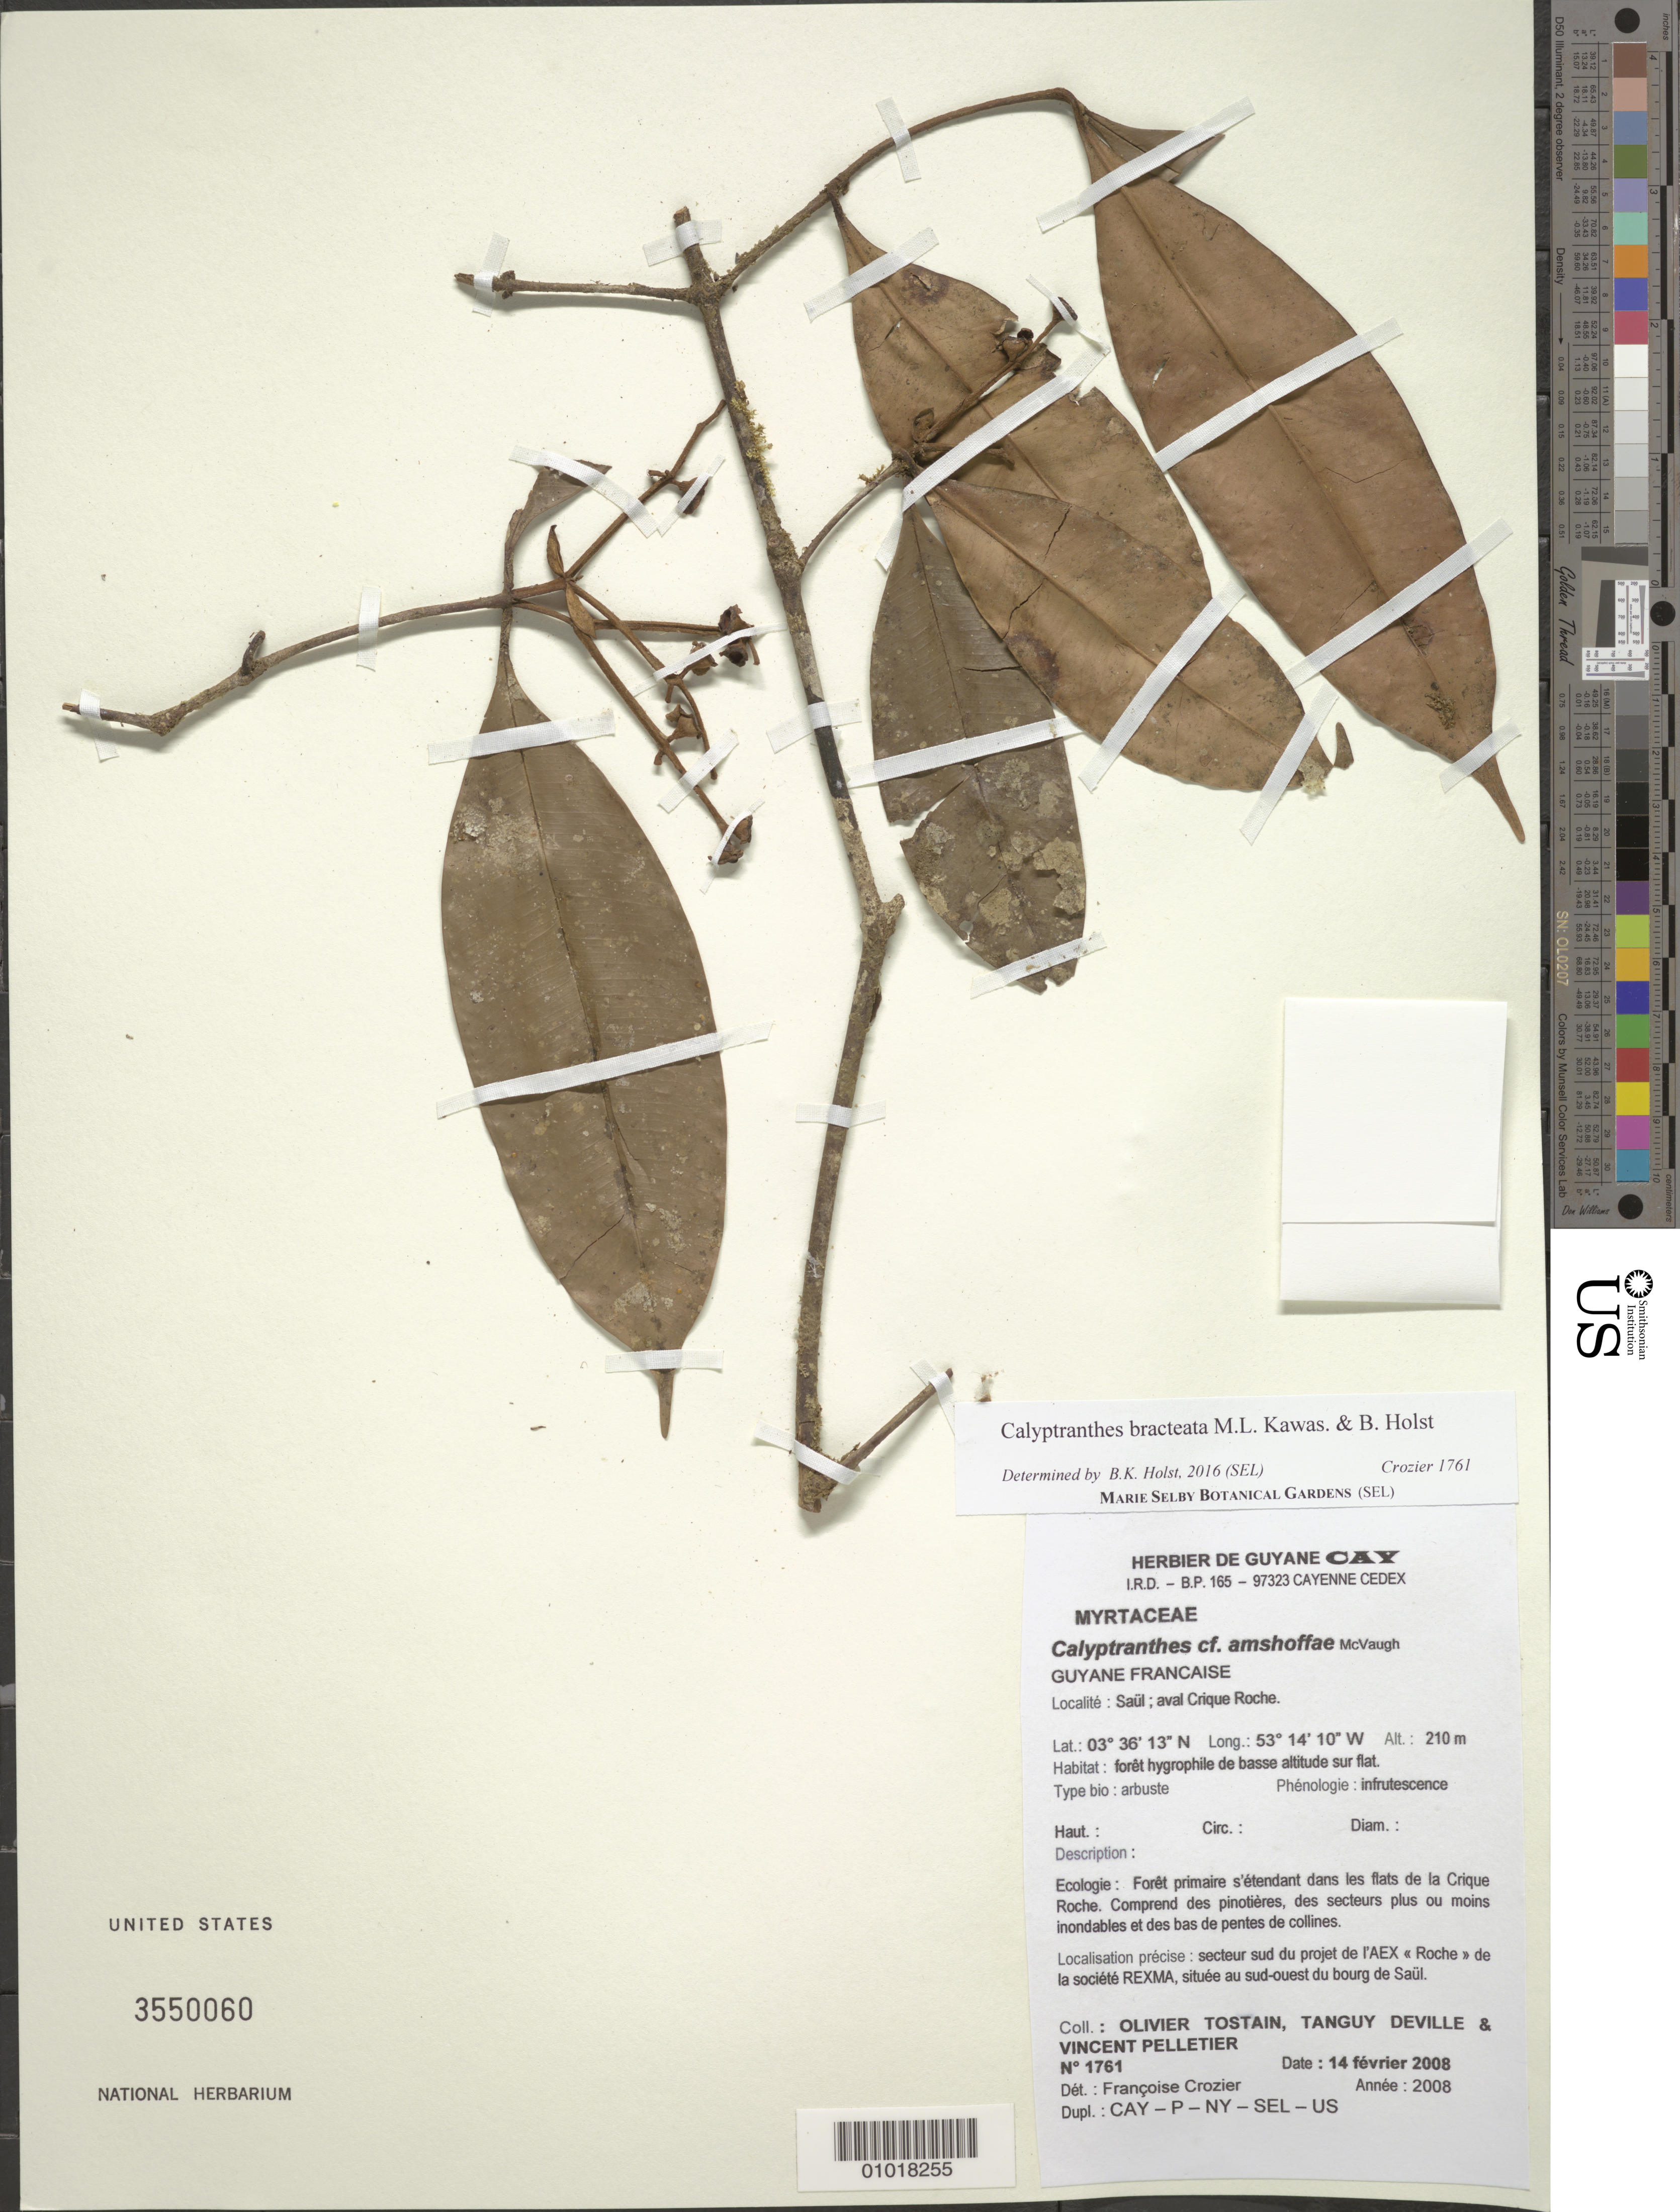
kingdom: Plantae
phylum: Tracheophyta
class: Magnoliopsida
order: Myrtales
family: Myrtaceae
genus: Myrcia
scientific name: Myrcia neobracteata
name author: A.R. Lourenço & E. Lucas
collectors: O. Tostain, T. Deville & V. Pelletier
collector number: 1761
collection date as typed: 14-Feb-08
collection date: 2008-02-14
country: French Guiana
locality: Saül; aval Crique Roche. Secteur sud du projet de l'AEX "Roche" de la societe REXMAm situee au SO du bourg de Saül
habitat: Foret hygrophile de basse altitude sur flat. Foret primaire s'etendant dans les flats de la Crique Roche. Comprend des pinotieres, des secteurs plus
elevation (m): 210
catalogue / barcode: US 3550060